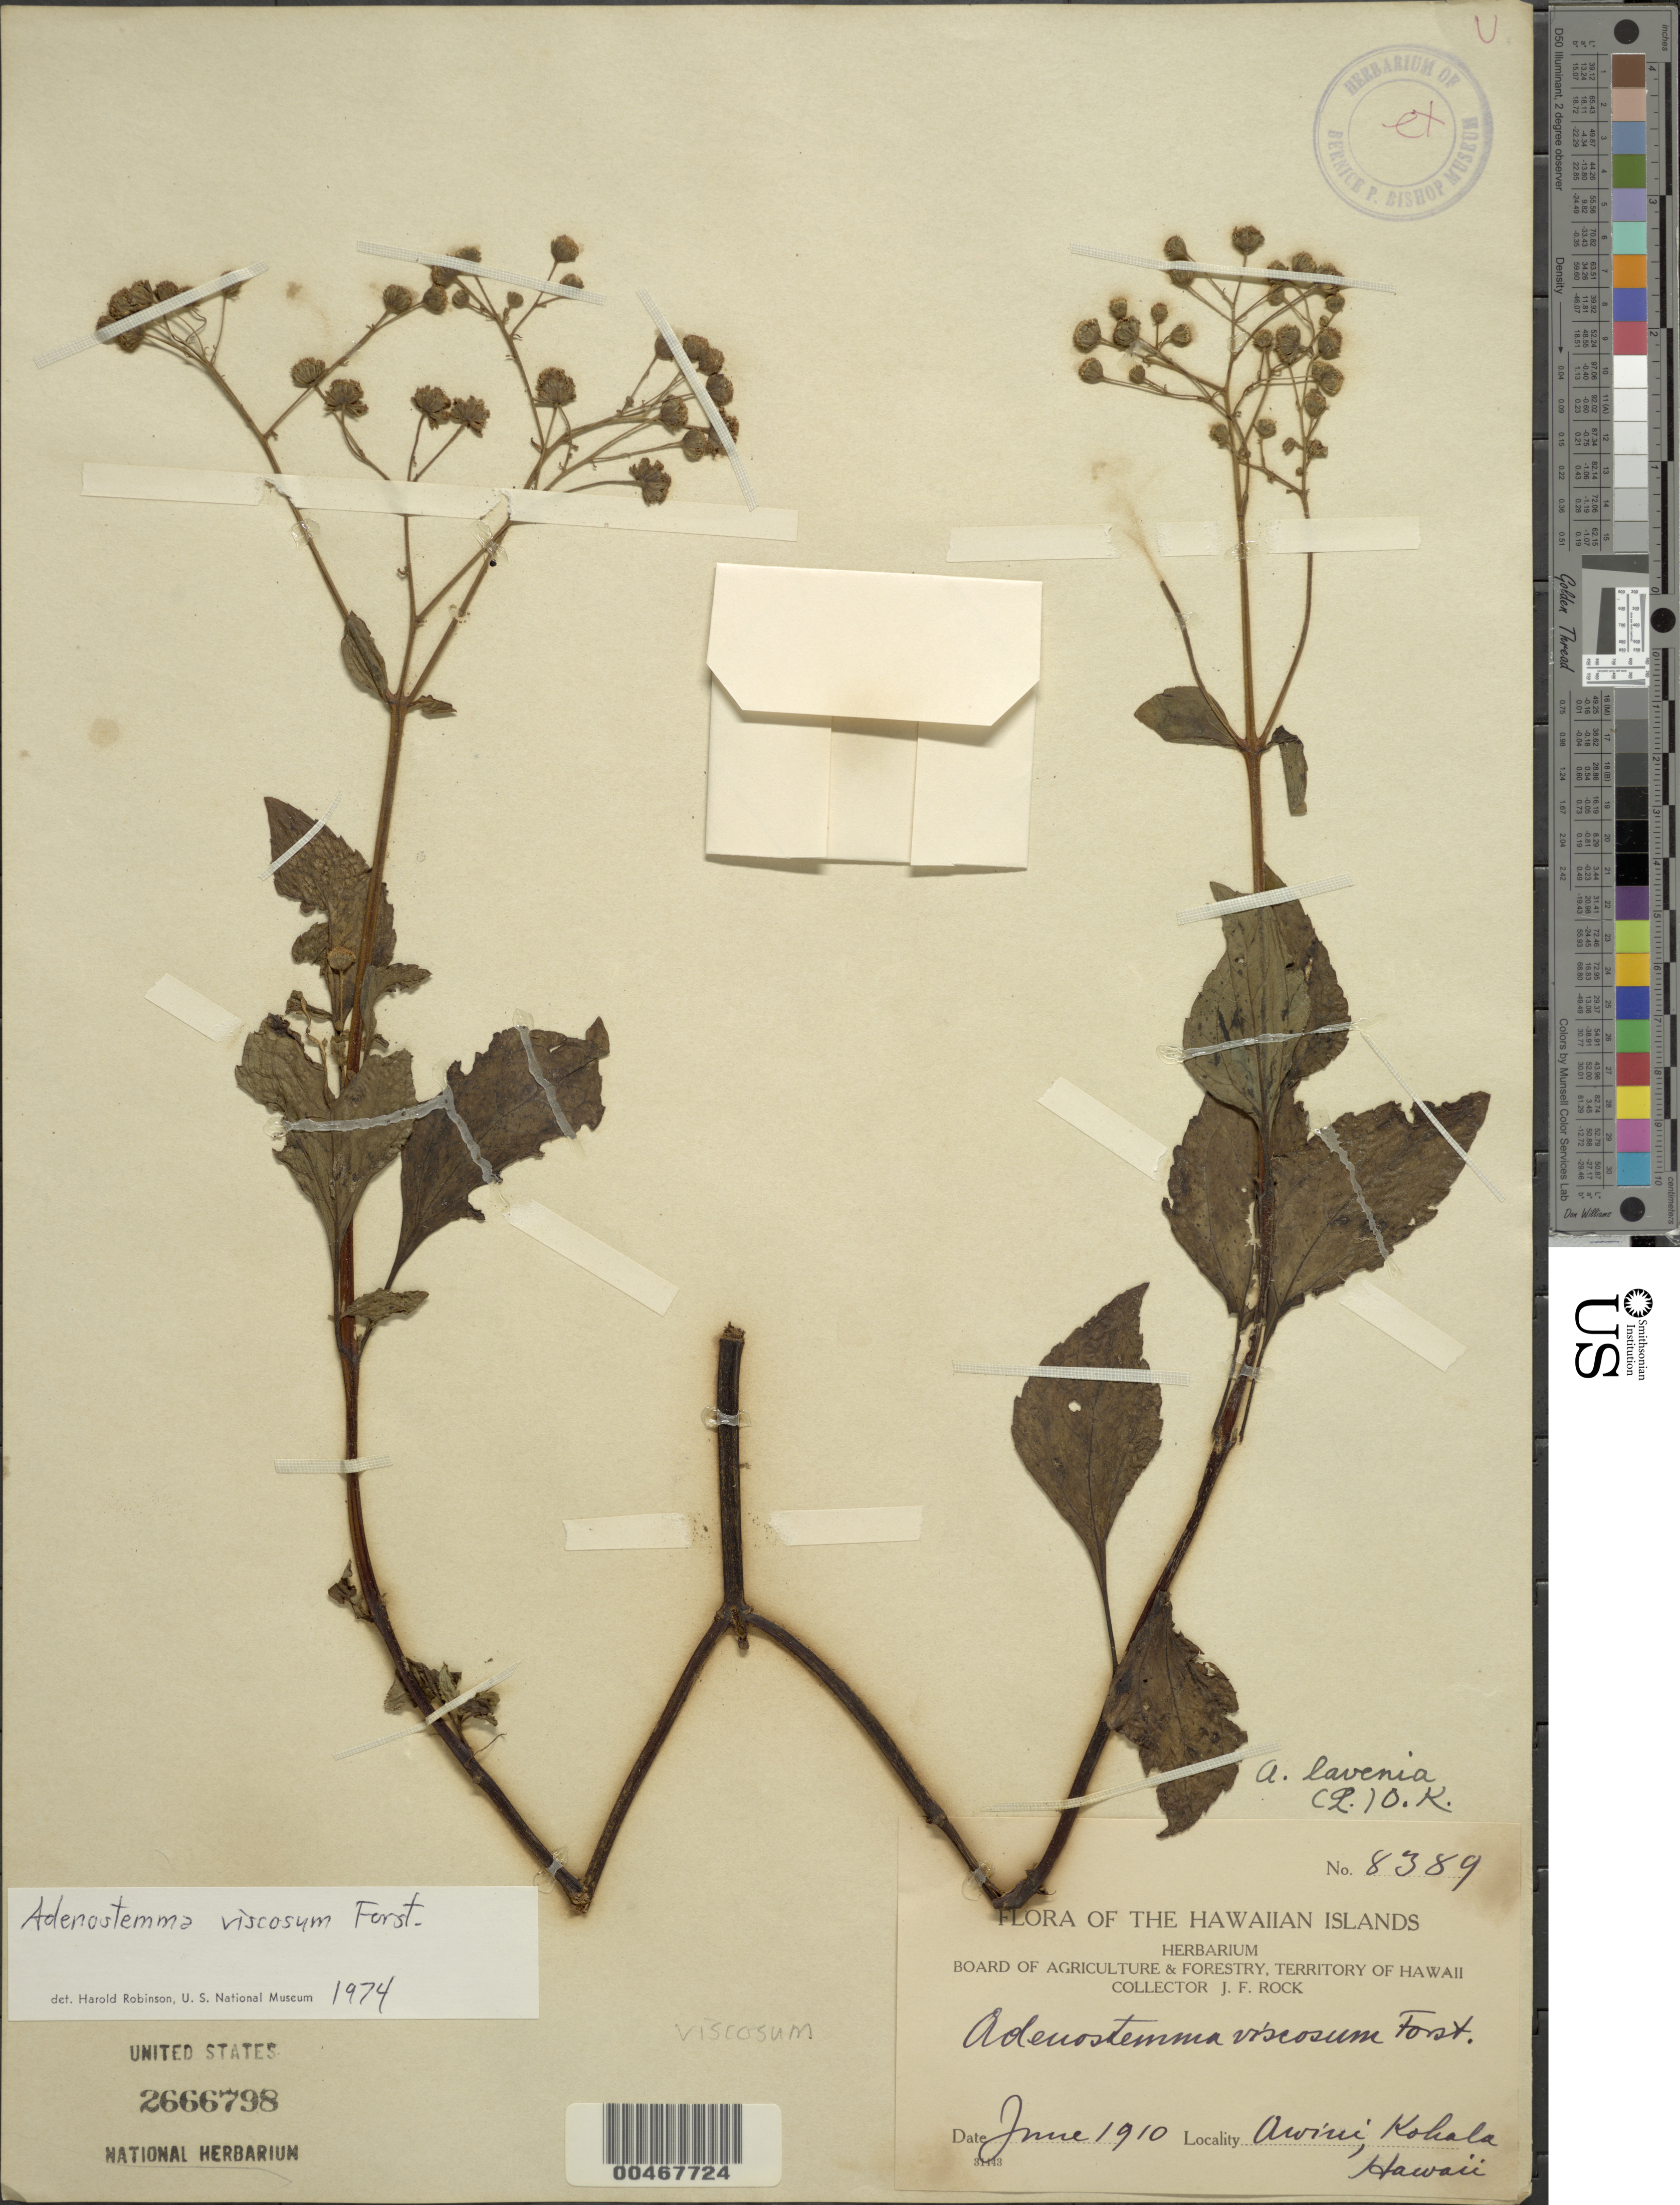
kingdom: Plantae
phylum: Tracheophyta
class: Magnoliopsida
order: Asterales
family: Asteraceae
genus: Adenostemma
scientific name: Adenostemma viscosum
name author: J.R. Forst. & G. Forst.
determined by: Robinson, Harold E., (US)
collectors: J. F. Rock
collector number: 8389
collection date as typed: Jun 1910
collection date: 1910-06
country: United States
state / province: Hawaii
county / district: Hawaii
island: Hawaii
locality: Awiui, Kohala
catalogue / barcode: US 2666798